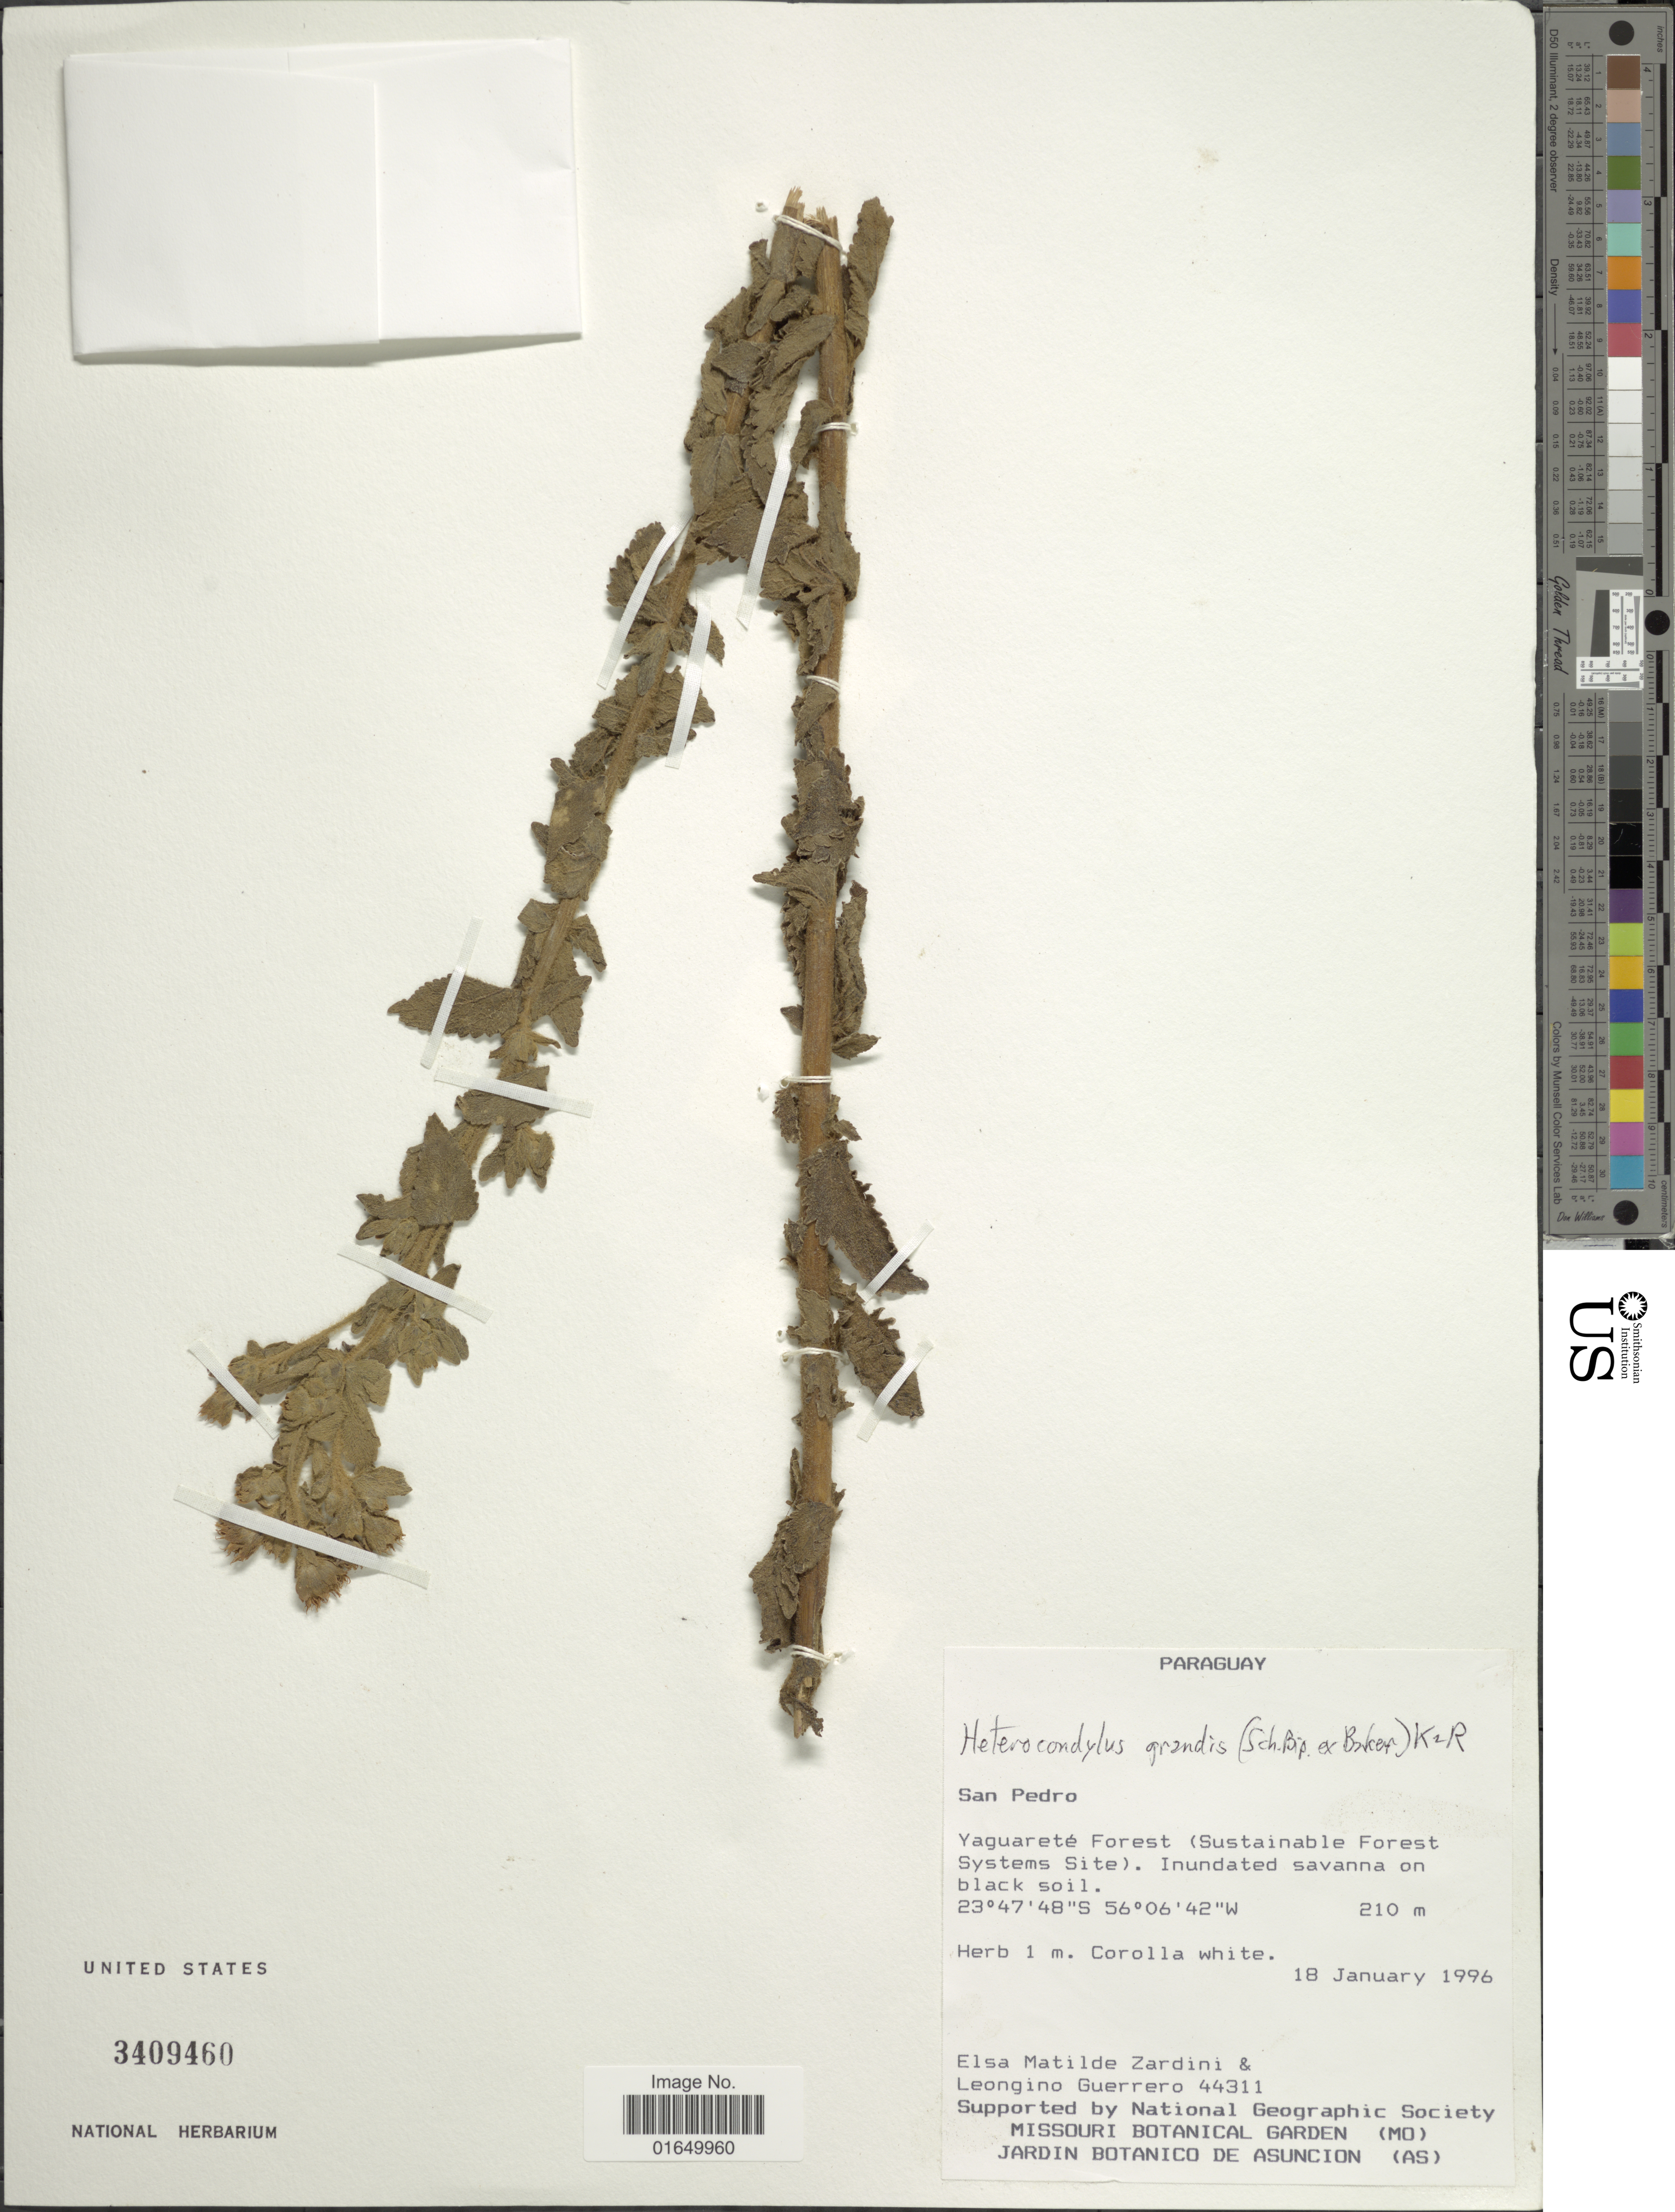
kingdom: Plantae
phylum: Tracheophyta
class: Magnoliopsida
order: Asterales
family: Asteraceae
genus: Heterocondylus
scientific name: Heterocondylus grandis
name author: (Sch. Bip. ex Baker) R.M. King & H. Rob.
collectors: E. M. Zardini & L. Guerrero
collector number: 44311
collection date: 1996-01-18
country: Paraguay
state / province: San Pedro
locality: Yaguareté (Sustainable Forest Systems Site). Inundated savanna on black soil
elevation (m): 210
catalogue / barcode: US 3409460